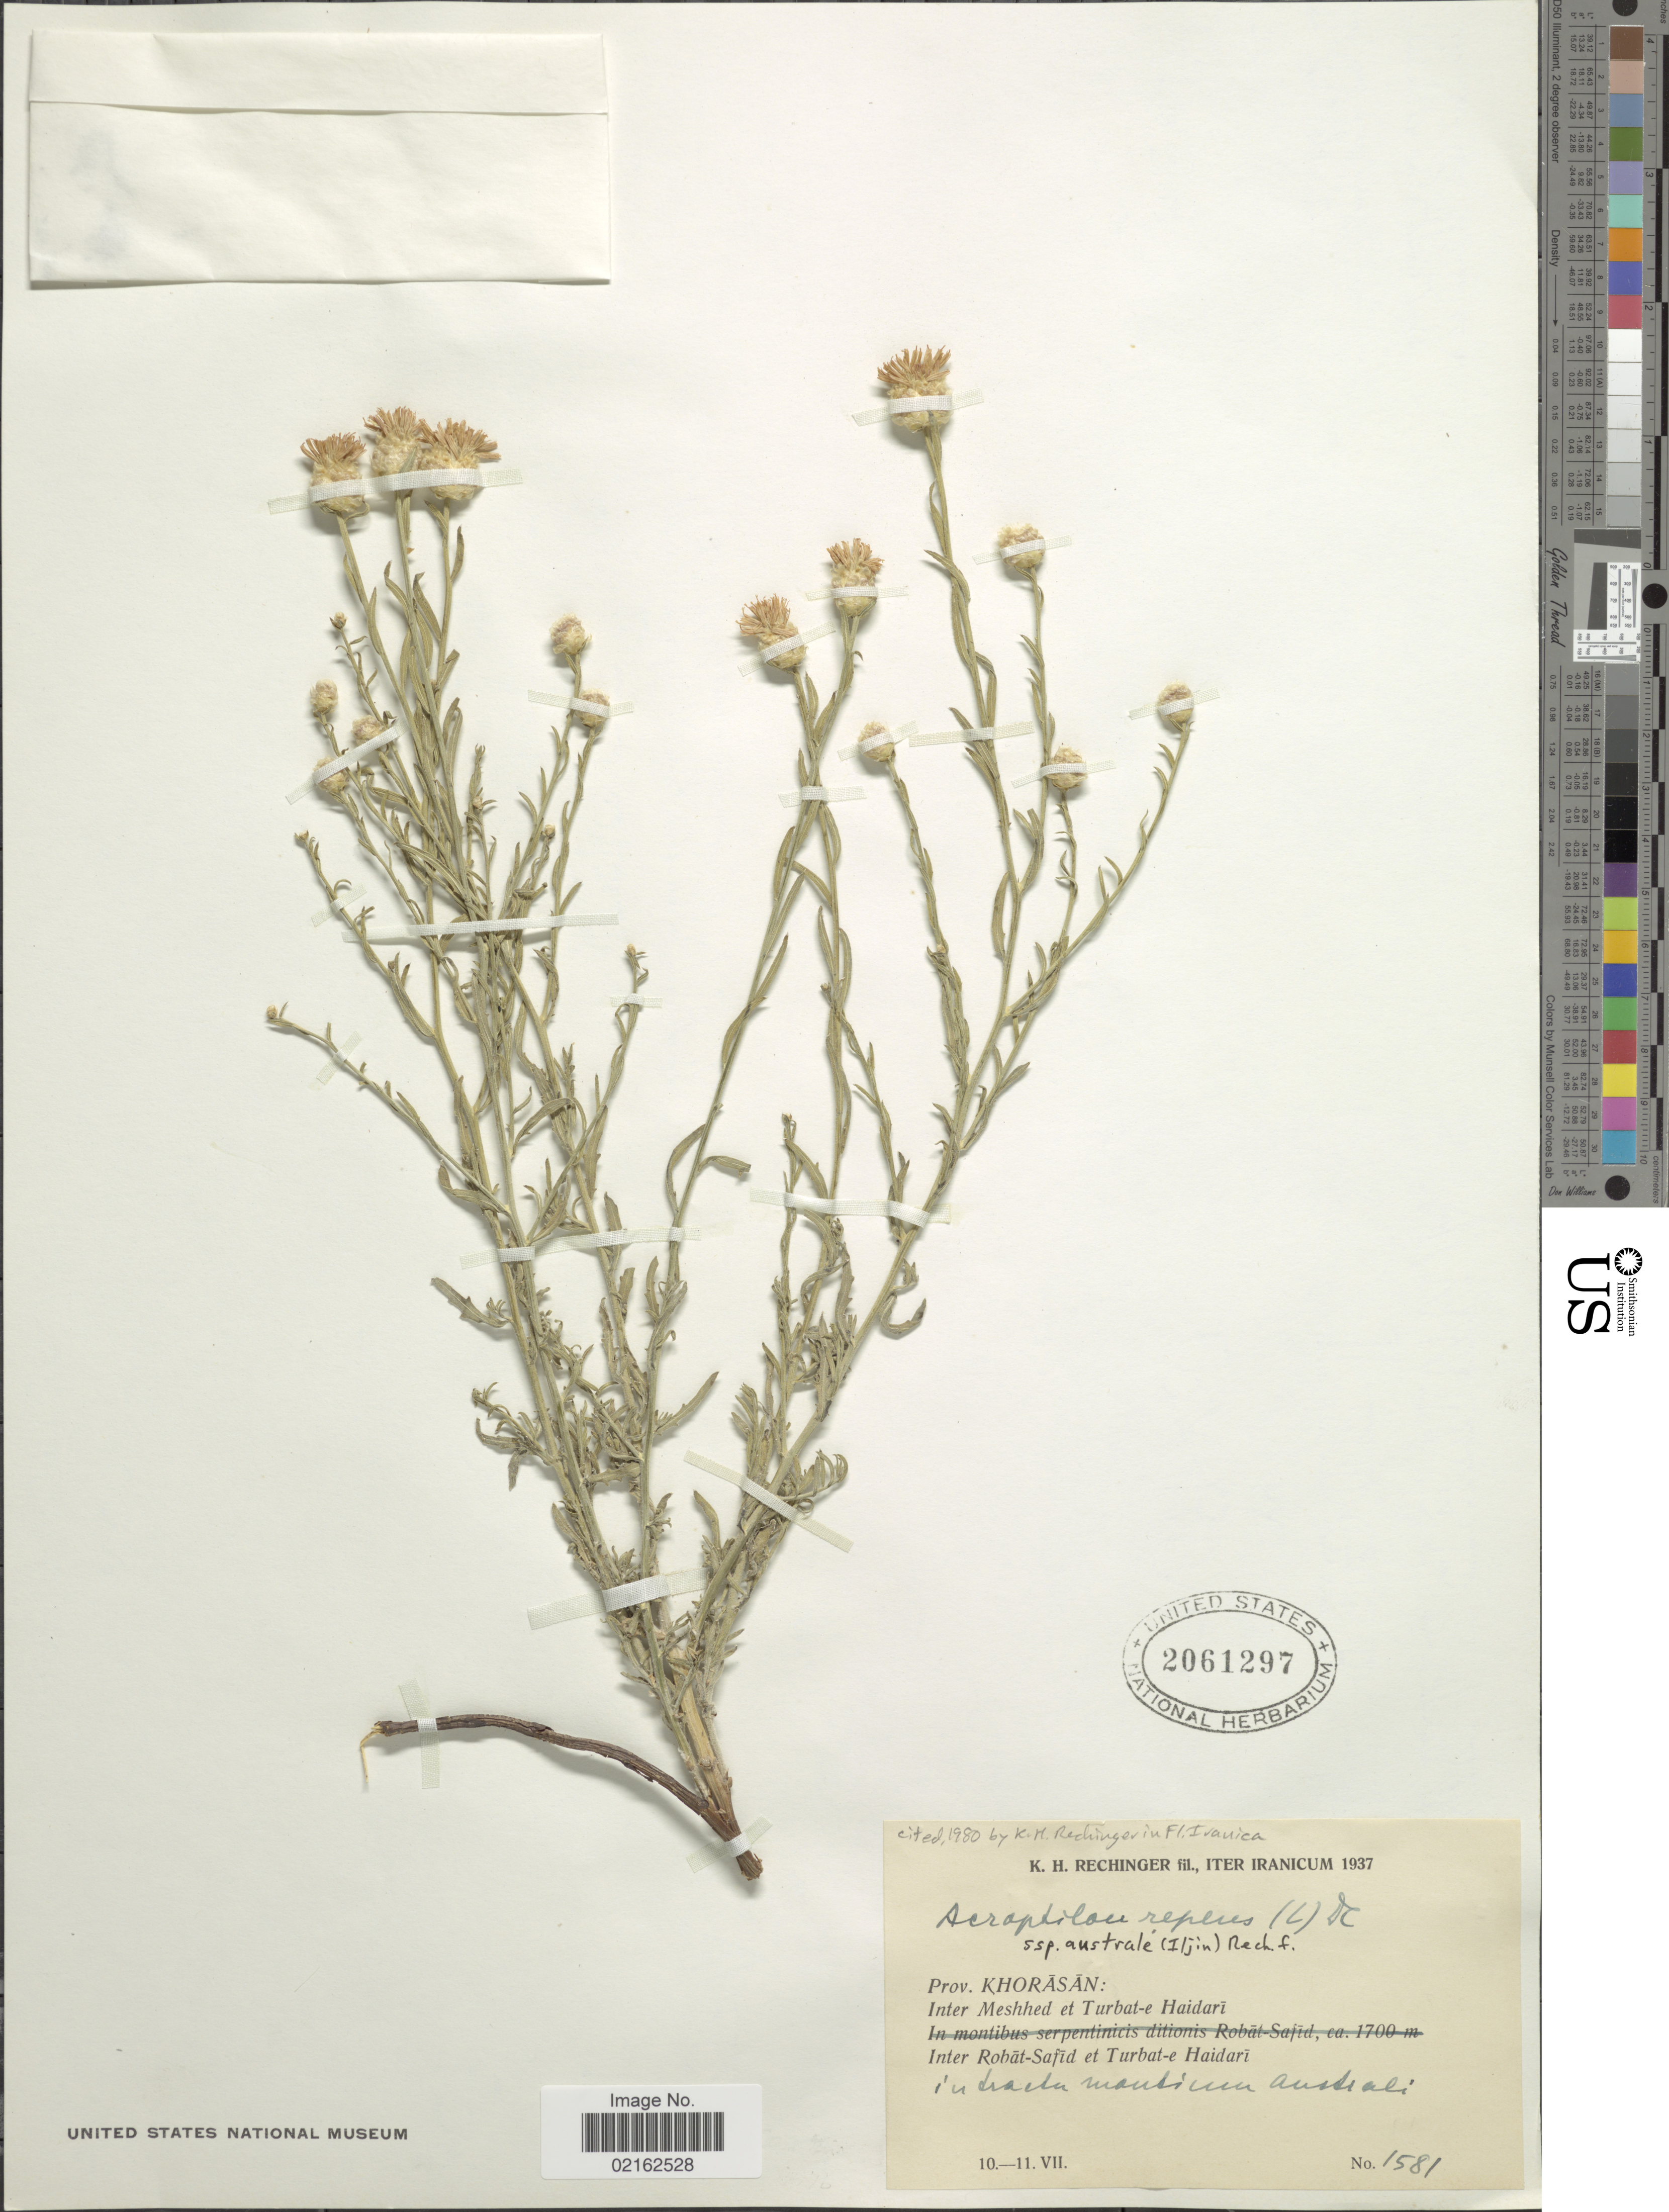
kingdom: Plantae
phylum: Tracheophyta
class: Magnoliopsida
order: Asterales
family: Asteraceae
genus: Acroptilon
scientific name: Acroptilon repens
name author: (L.) DC.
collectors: K. H. Rechinger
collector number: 1581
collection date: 1937-07-10/1937-07-11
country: Iran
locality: Prov. Khorasan, inter Meshhed et Turbat-e Haidart, inter Robat-Safid et Turbate-e Haidari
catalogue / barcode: US 2061297